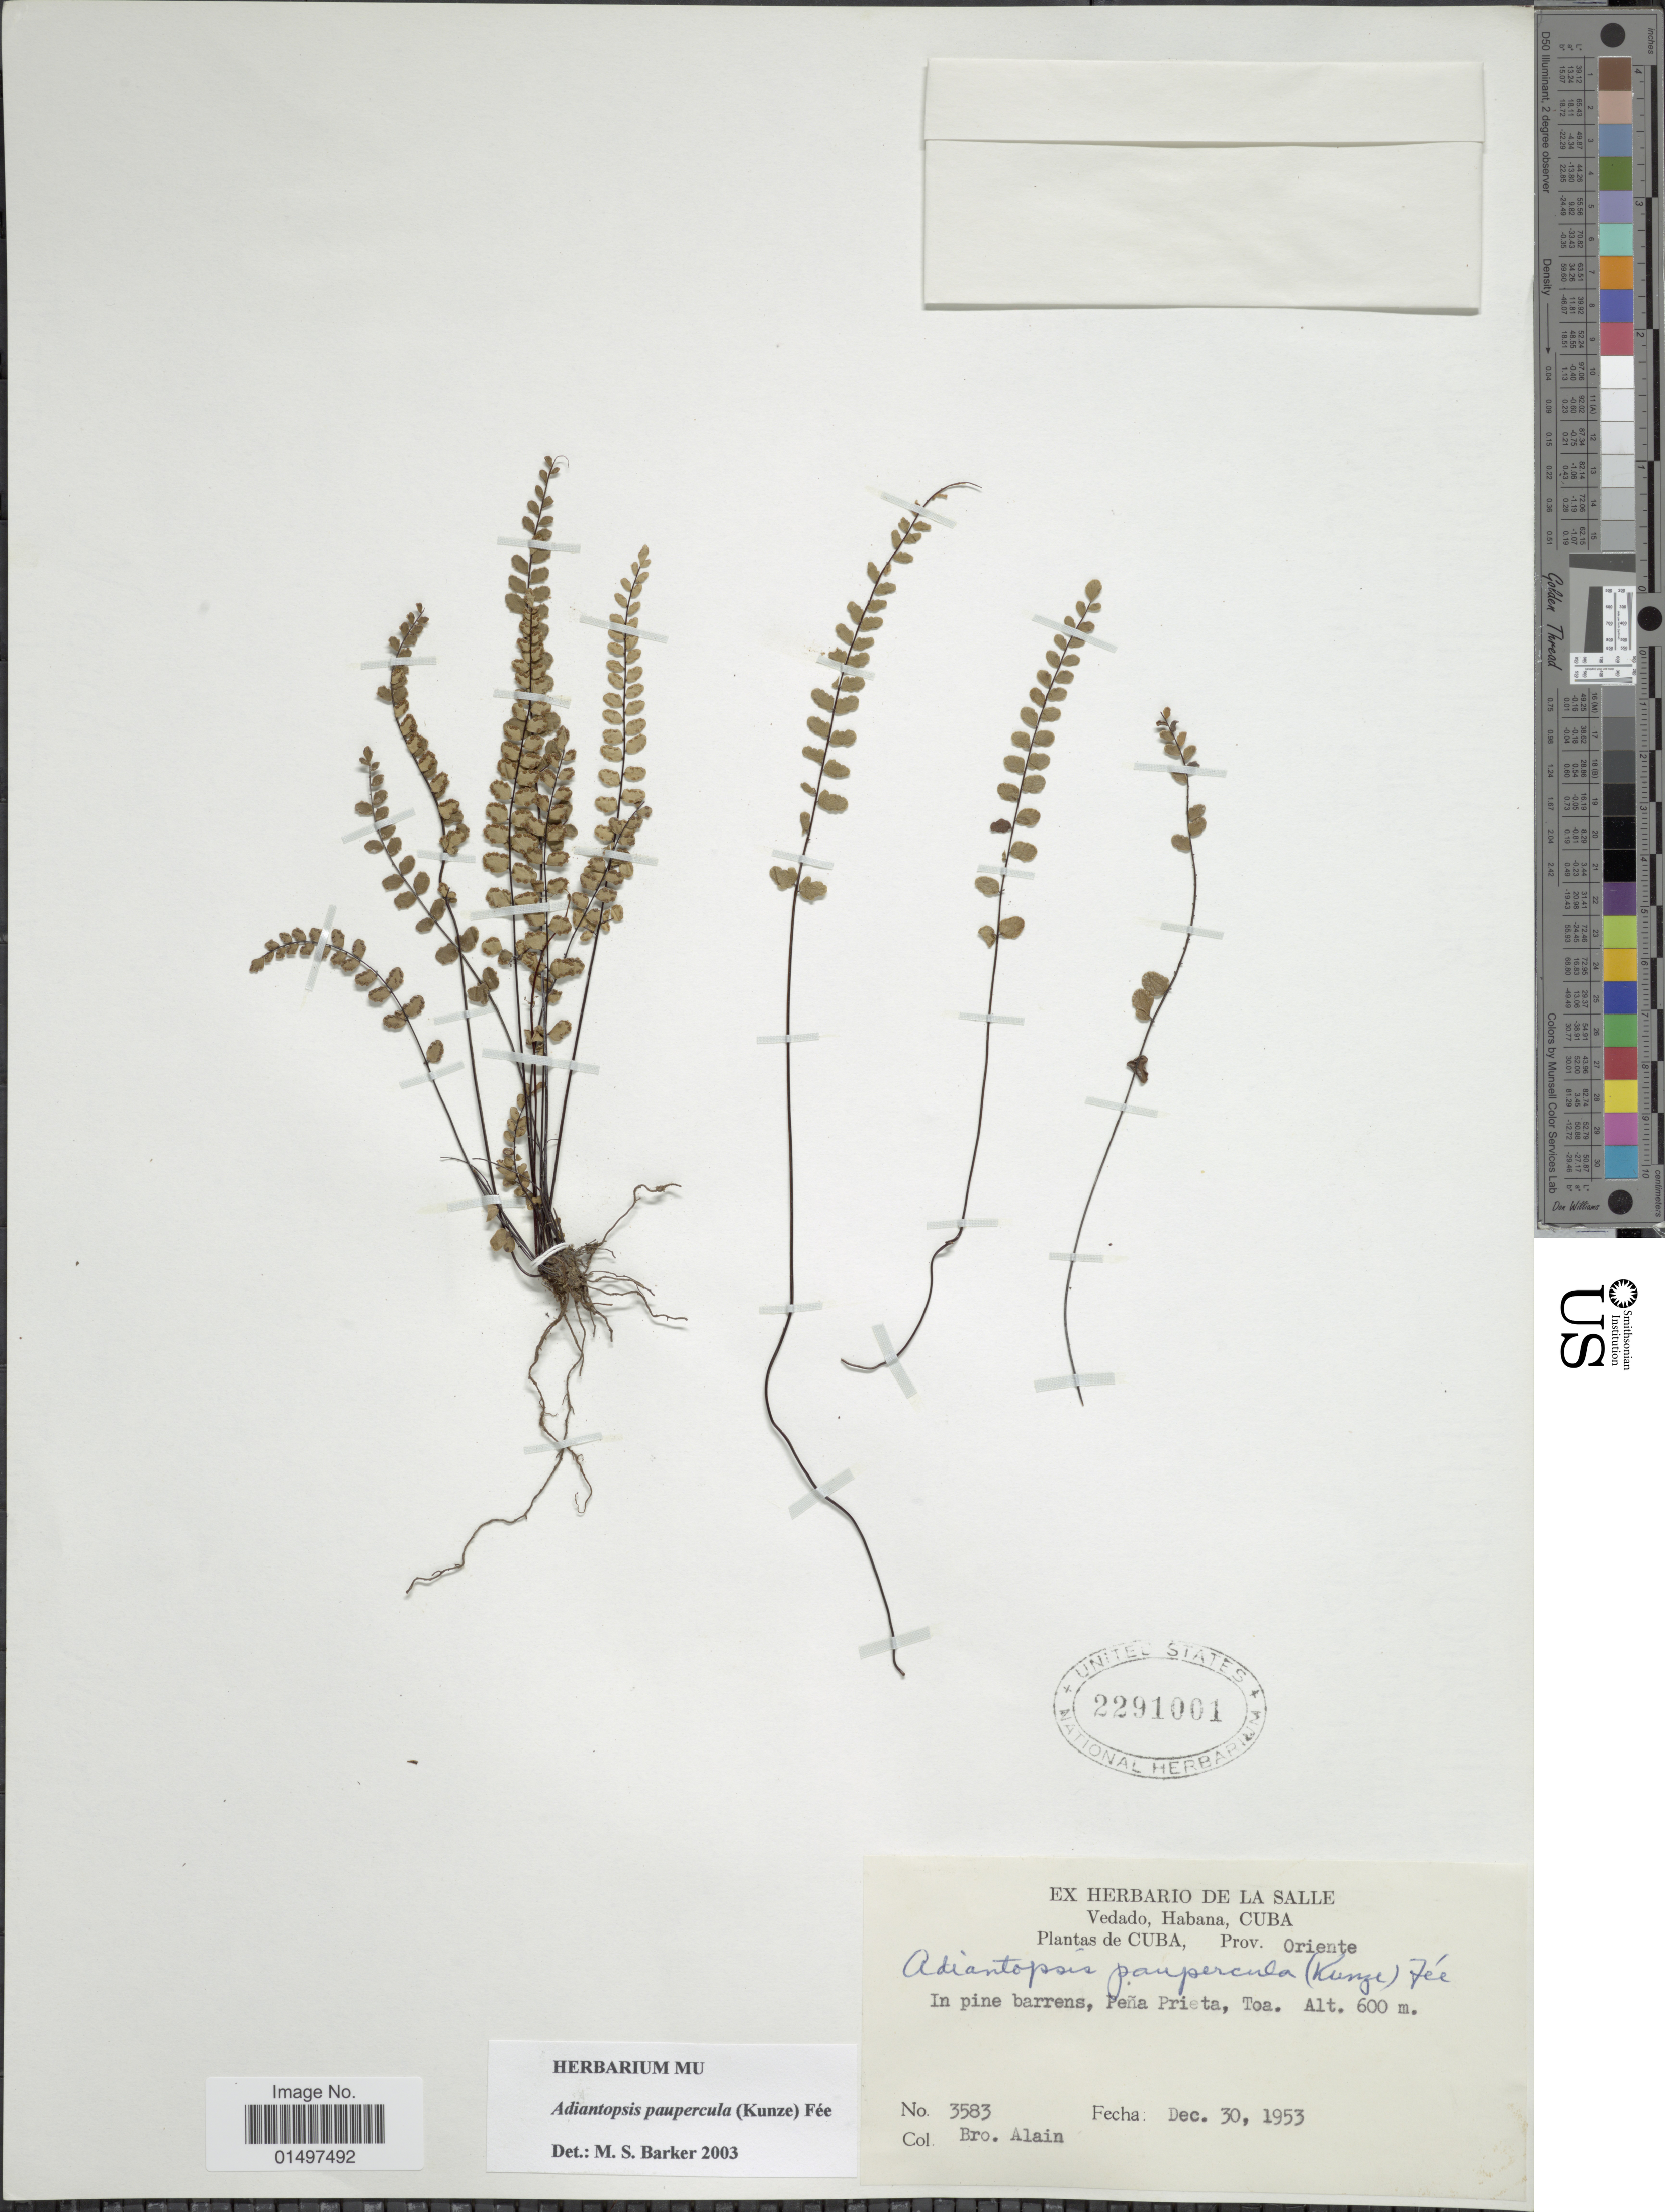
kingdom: Plantae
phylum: Tracheophyta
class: Polypodiopsida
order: Polypodiales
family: Pteridaceae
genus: Adiantopsis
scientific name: Adiantopsis paupercula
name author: (Kunze) Fée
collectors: Bro. Alain - DO NOT USE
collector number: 3583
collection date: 1953-12-30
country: Cuba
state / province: Oriente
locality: Prov. Oriente. Pena Prieta, Toa.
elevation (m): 600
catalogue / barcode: US 2291001